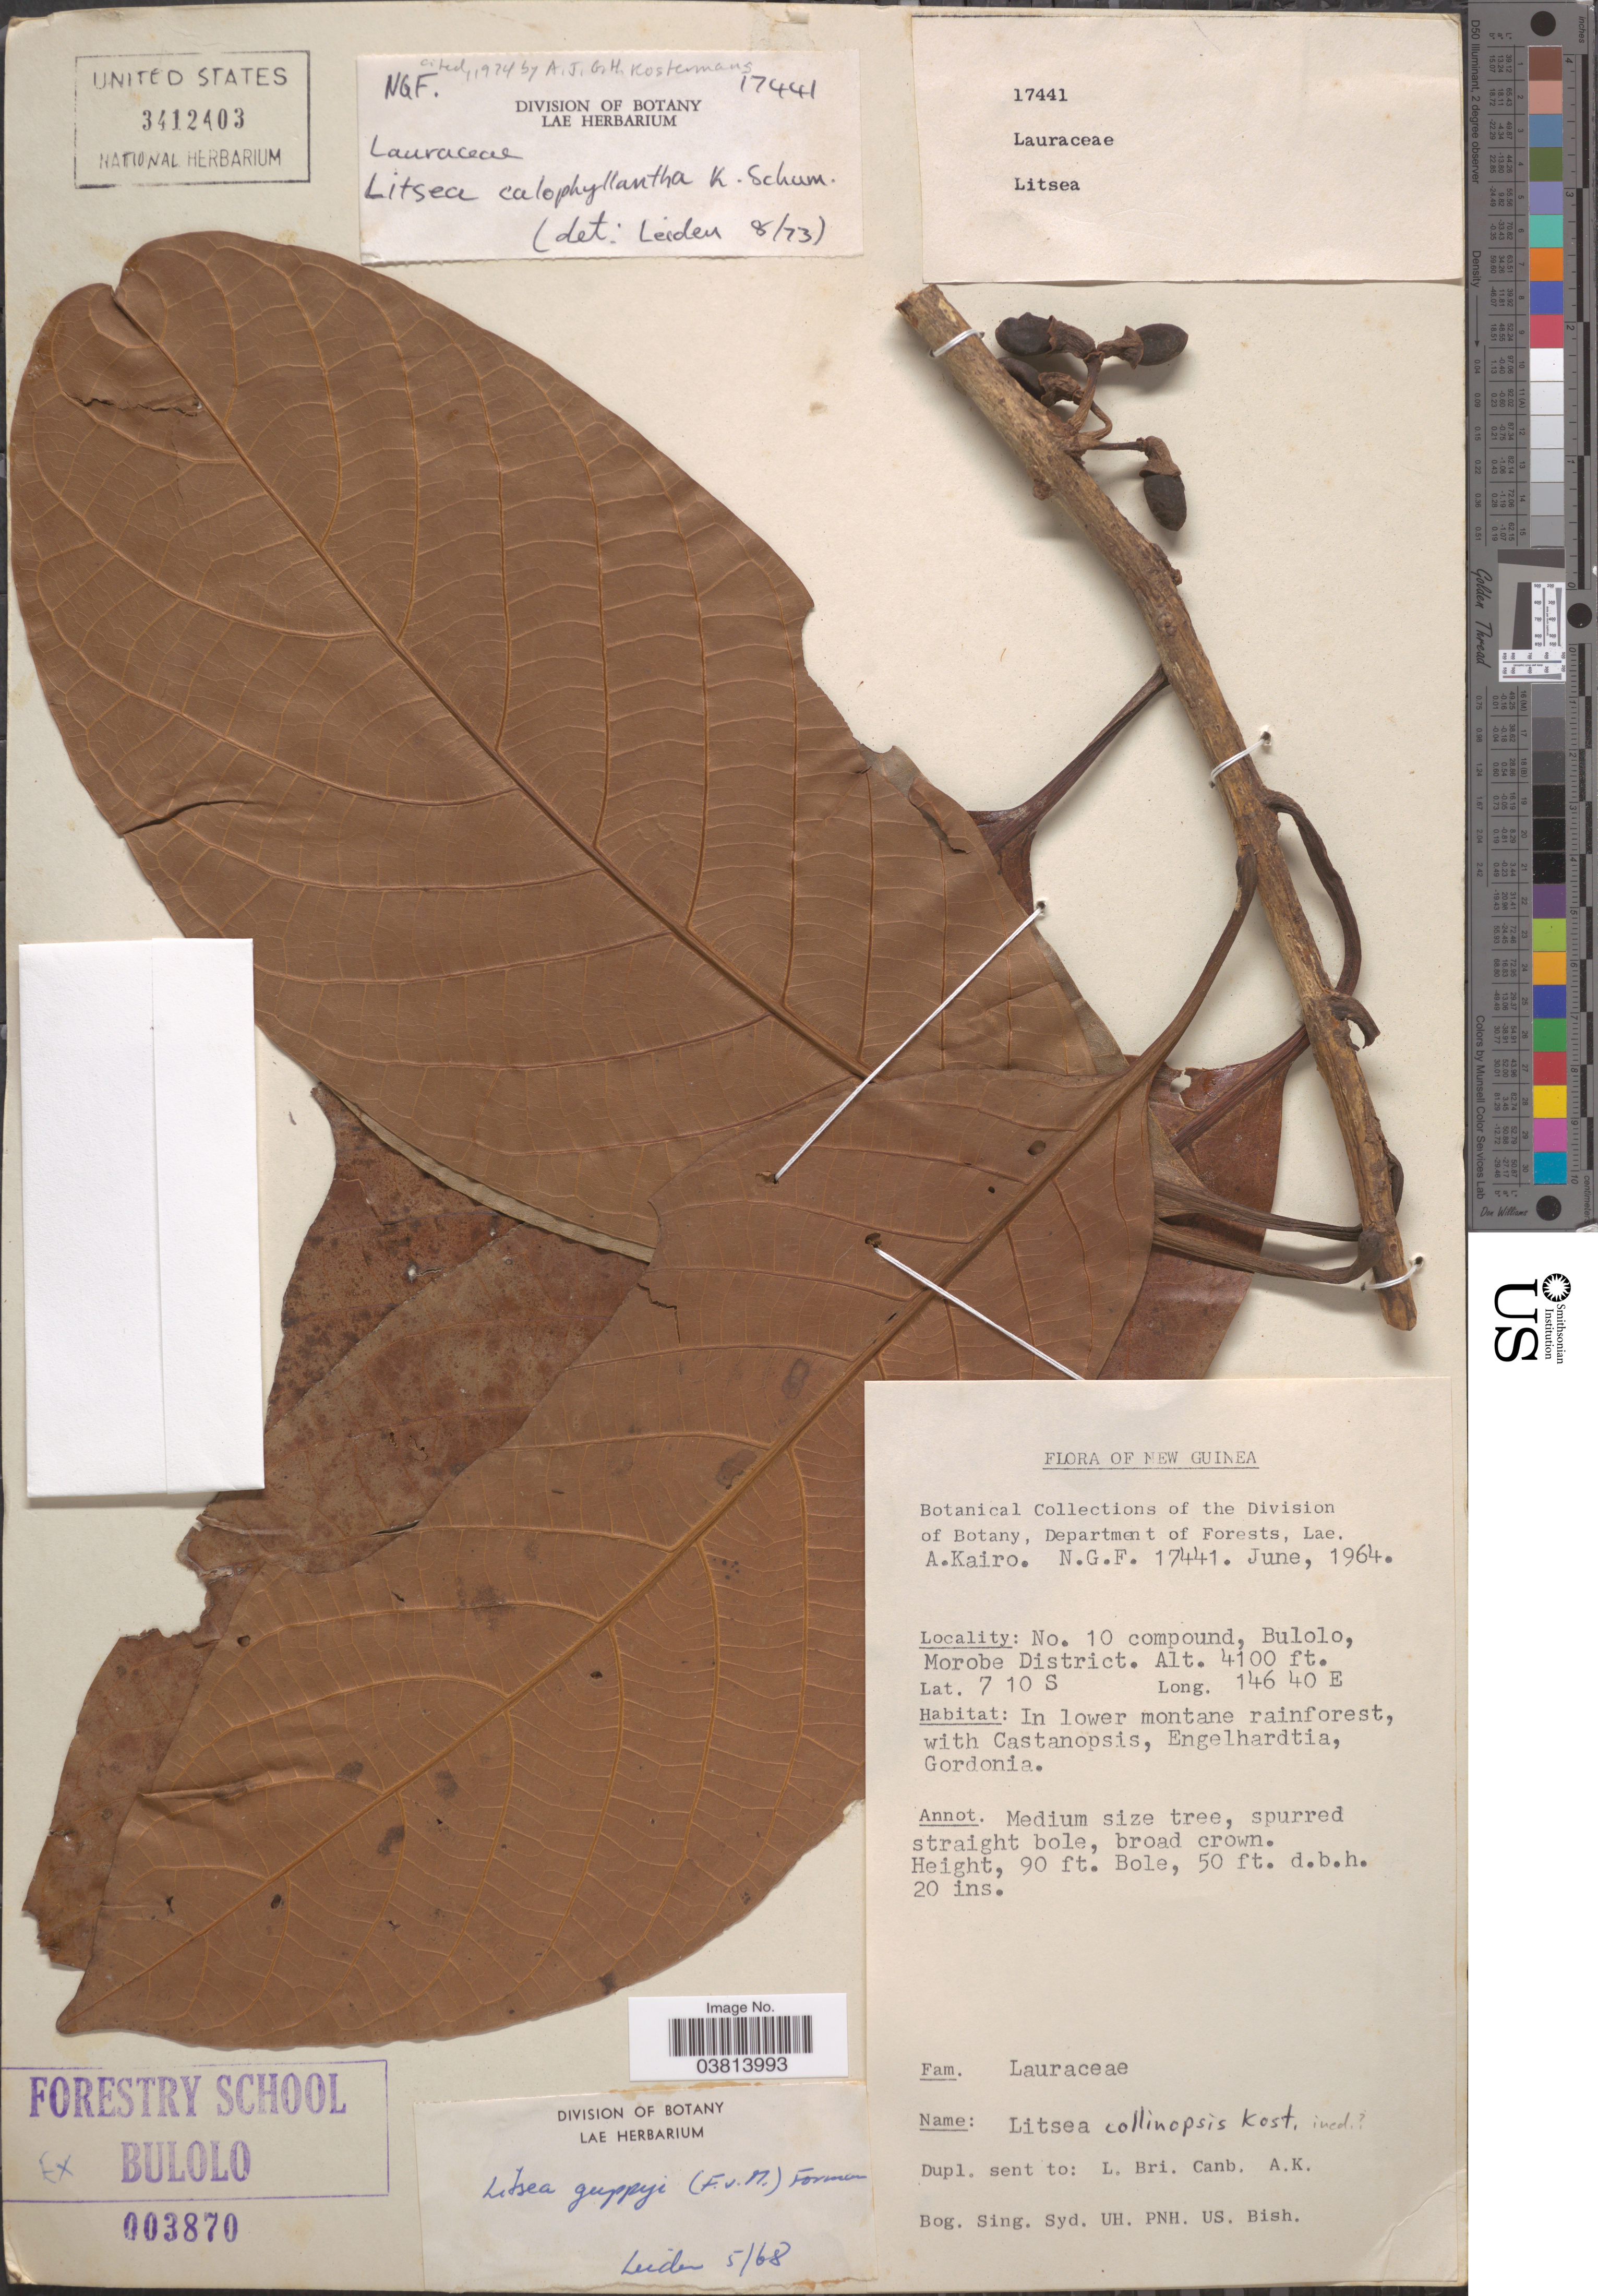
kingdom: Plantae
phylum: Tracheophyta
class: Magnoliopsida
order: Laurales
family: Lauraceae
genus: Litsea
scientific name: Litsea calophyllantha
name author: K. Schum.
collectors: A. Kairo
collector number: NGF17441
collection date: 1964-06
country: Papua New Guinea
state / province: Morobe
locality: New Guinea. No. 10 compound, Bulolo, Morobe District.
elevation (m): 1250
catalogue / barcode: US 3412403